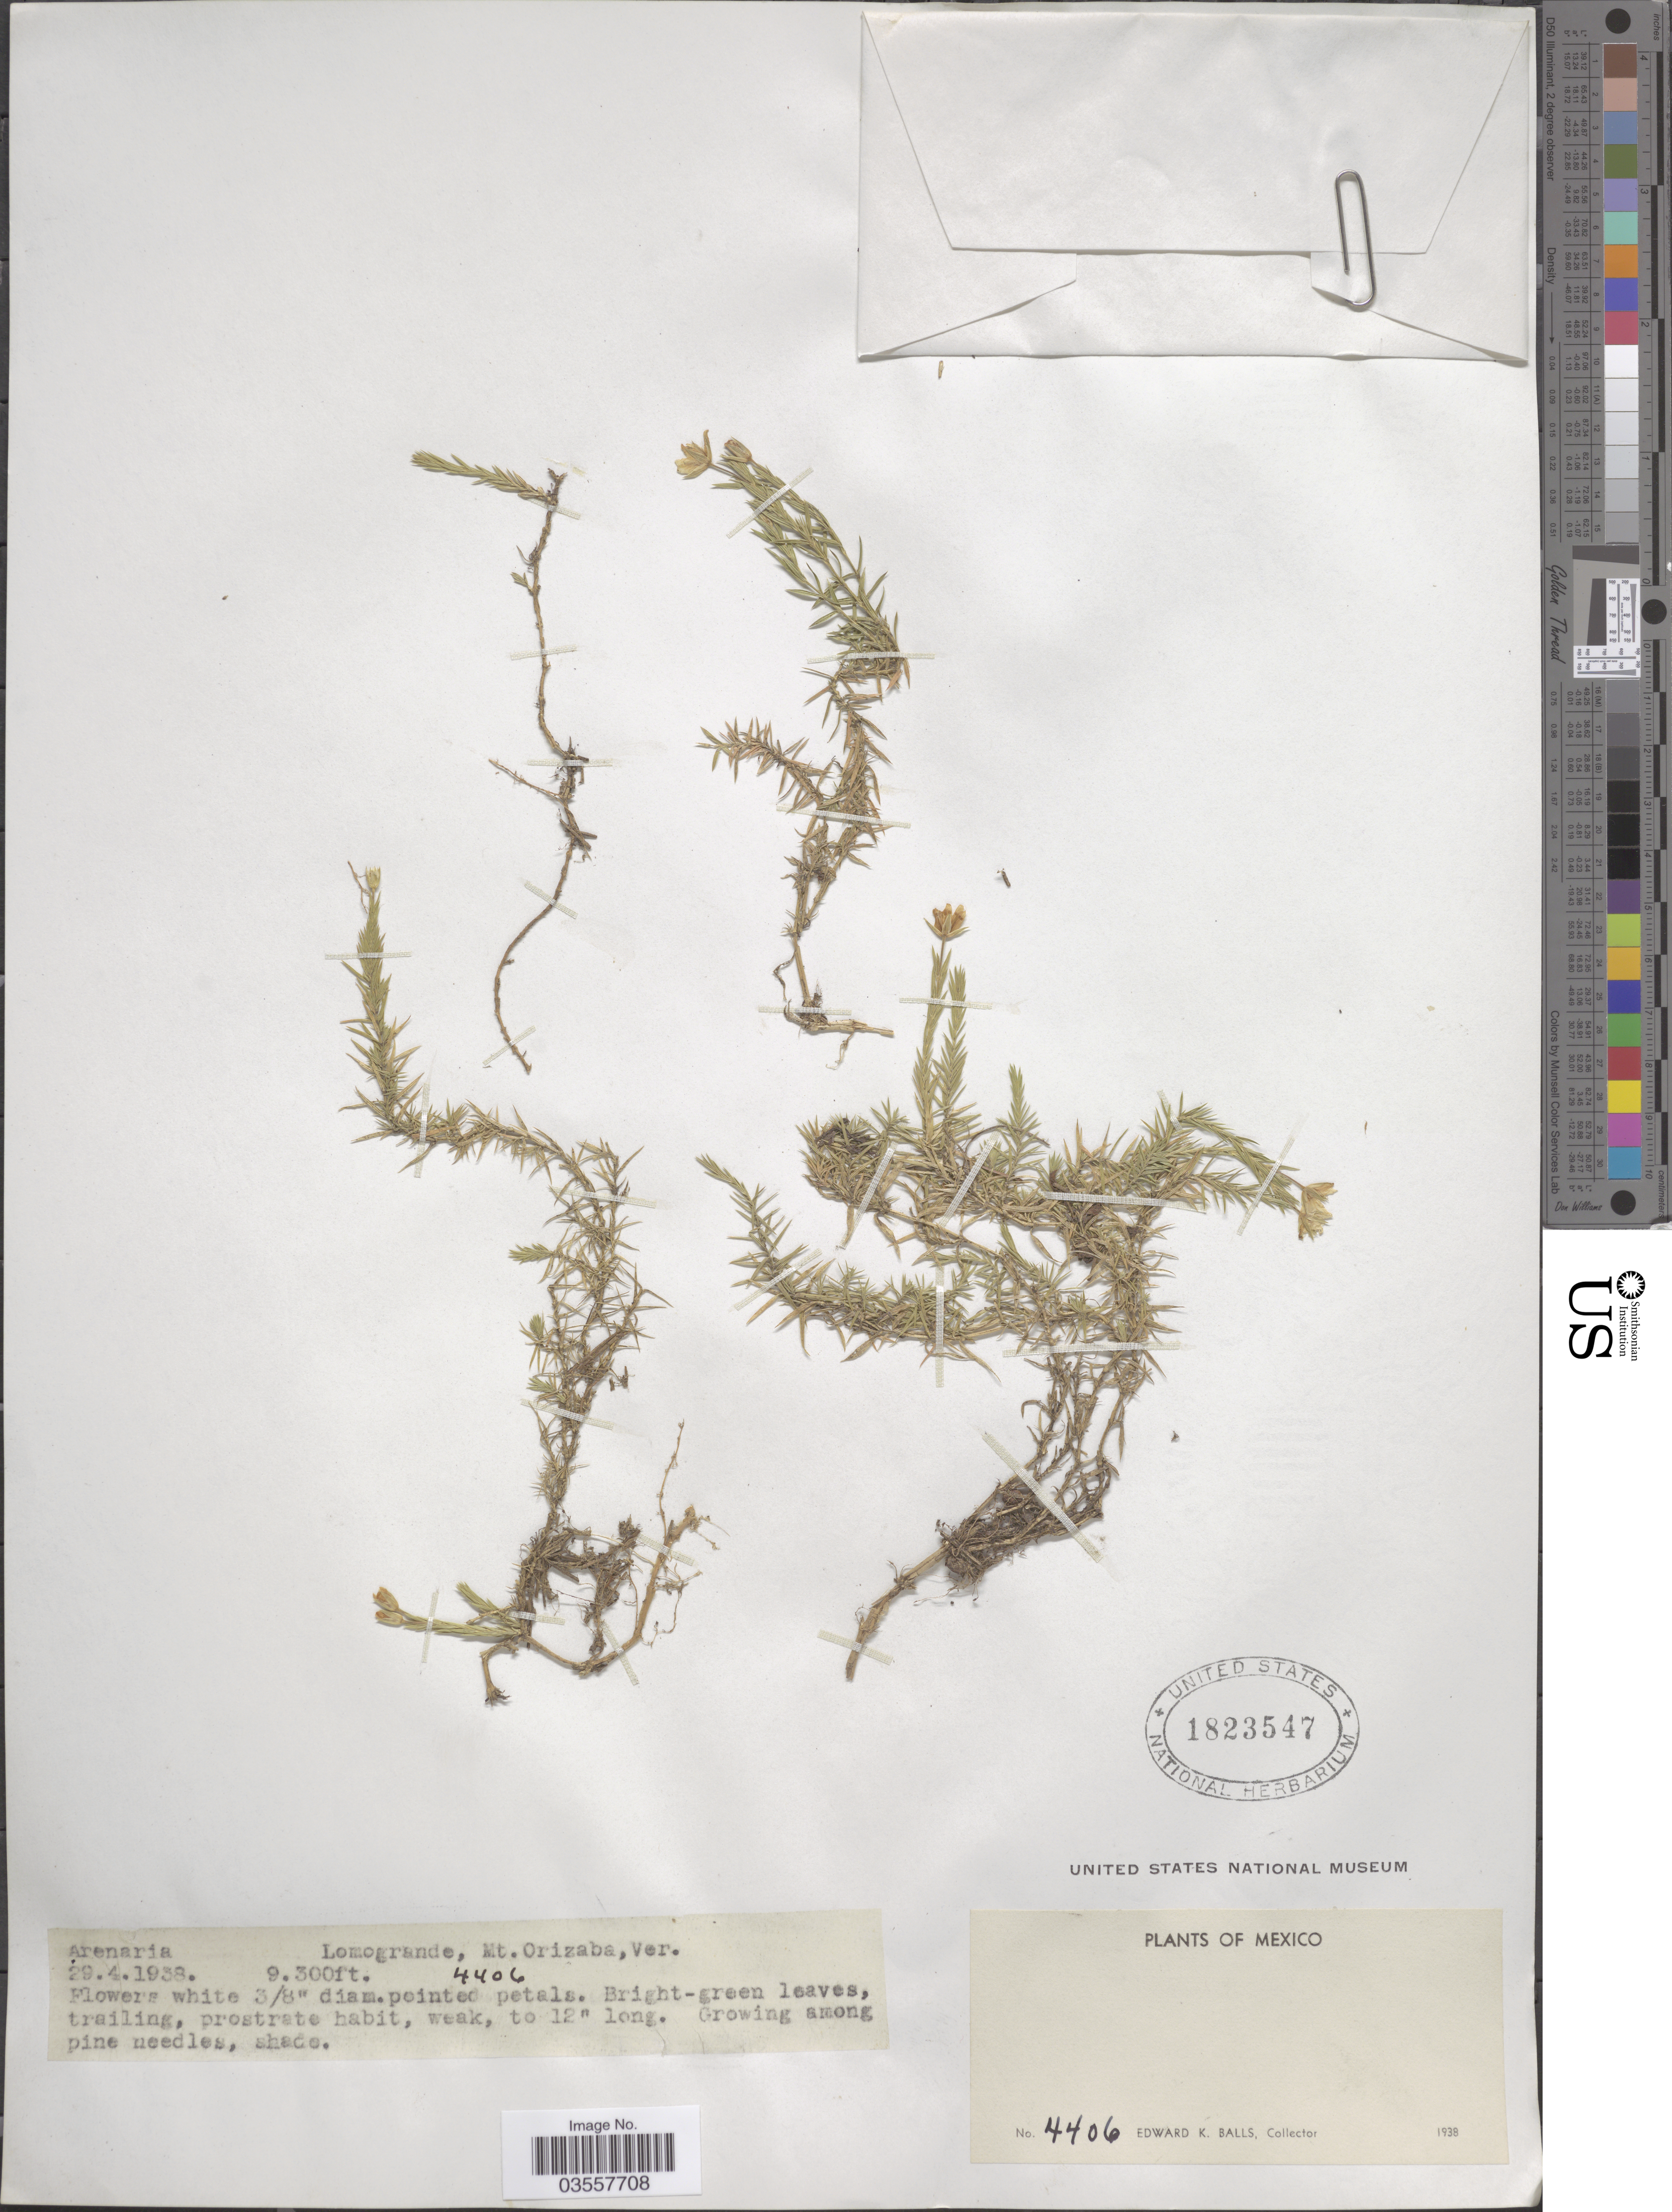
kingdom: Plantae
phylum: Tracheophyta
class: Magnoliopsida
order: Caryophyllales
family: Caryophyllaceae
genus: Arenaria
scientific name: Arenaria sp.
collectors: E. K. Balls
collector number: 4406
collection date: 1938-04-29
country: Mexico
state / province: Veracruz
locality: Lomogrande, Mt. Orizaba, Ver.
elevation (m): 2835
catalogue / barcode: US 1823547